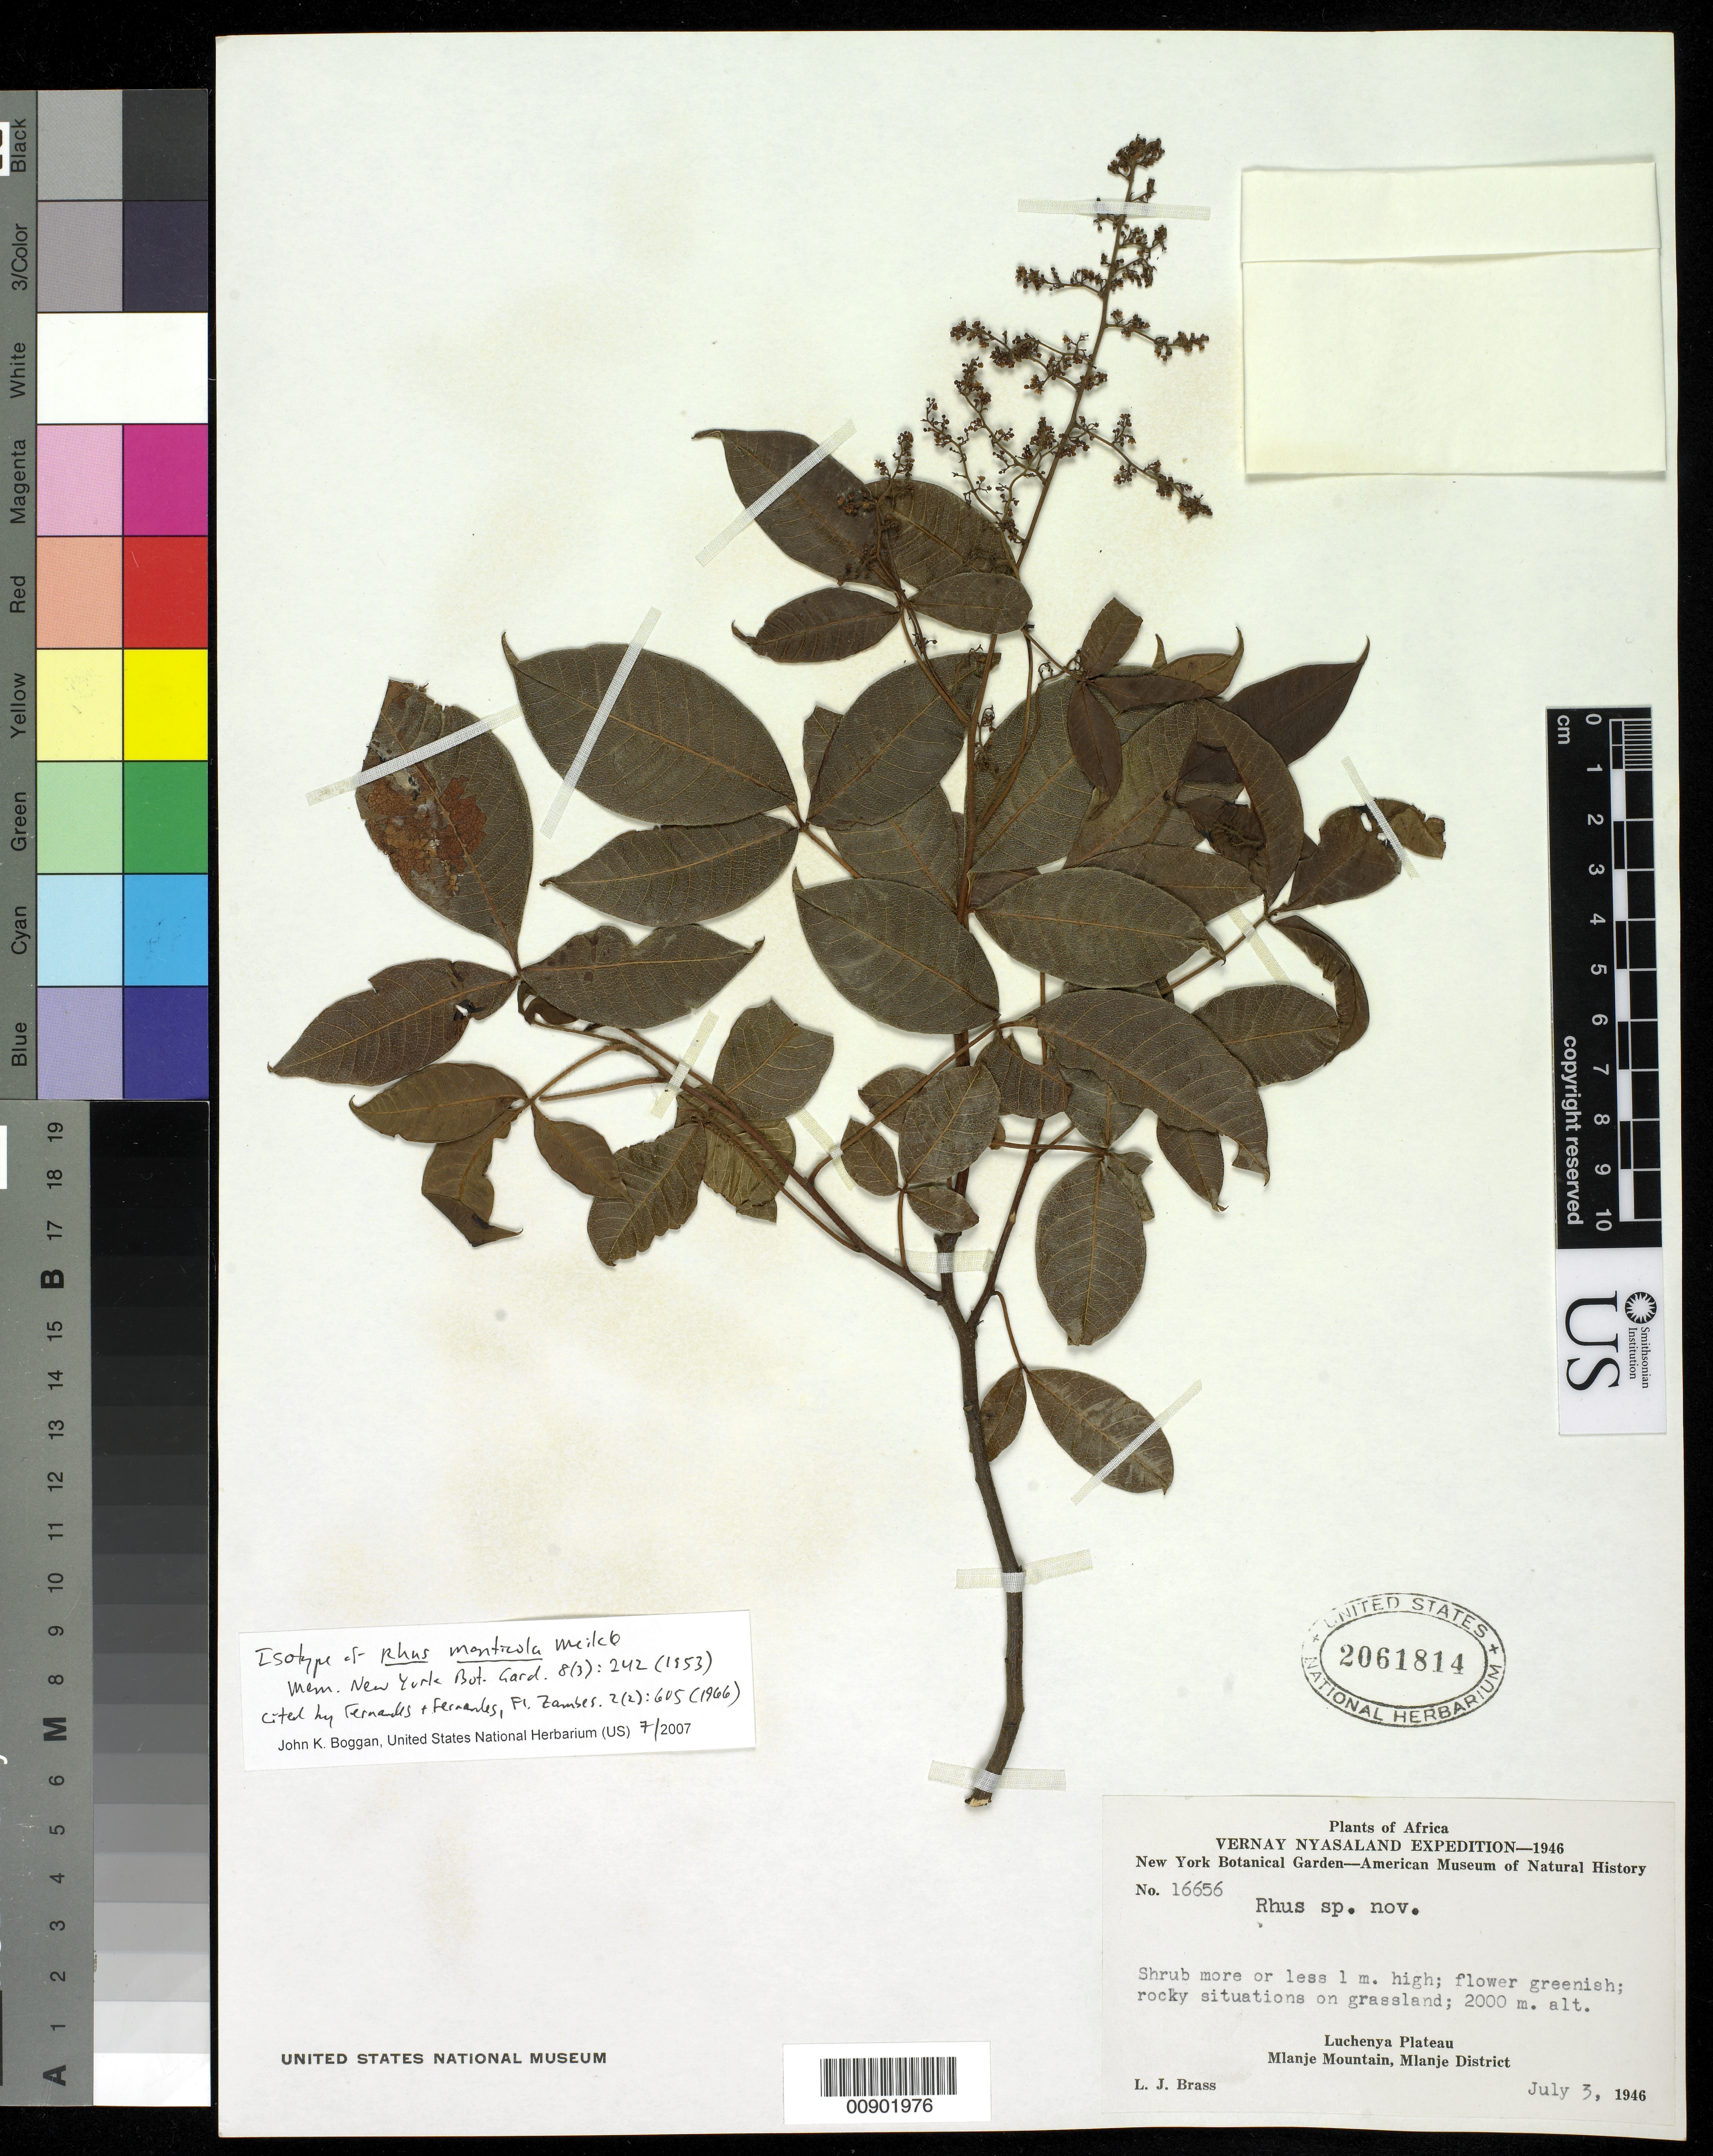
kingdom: Plantae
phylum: Tracheophyta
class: Magnoliopsida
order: Sapindales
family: Anacardiaceae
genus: Rhus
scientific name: Rhus monticola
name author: Meikle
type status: Isotype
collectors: L. J. Brass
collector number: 16656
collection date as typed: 03 Jul 1946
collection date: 1946-07-03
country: Malawi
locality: Luchenya Plateau, Mlanje Mountain, Mlanje District.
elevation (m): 2000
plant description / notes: Cited by Fernandes & Fernandes in Fl. Zambes. 2(2): 605 (1966).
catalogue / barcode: US 2061814